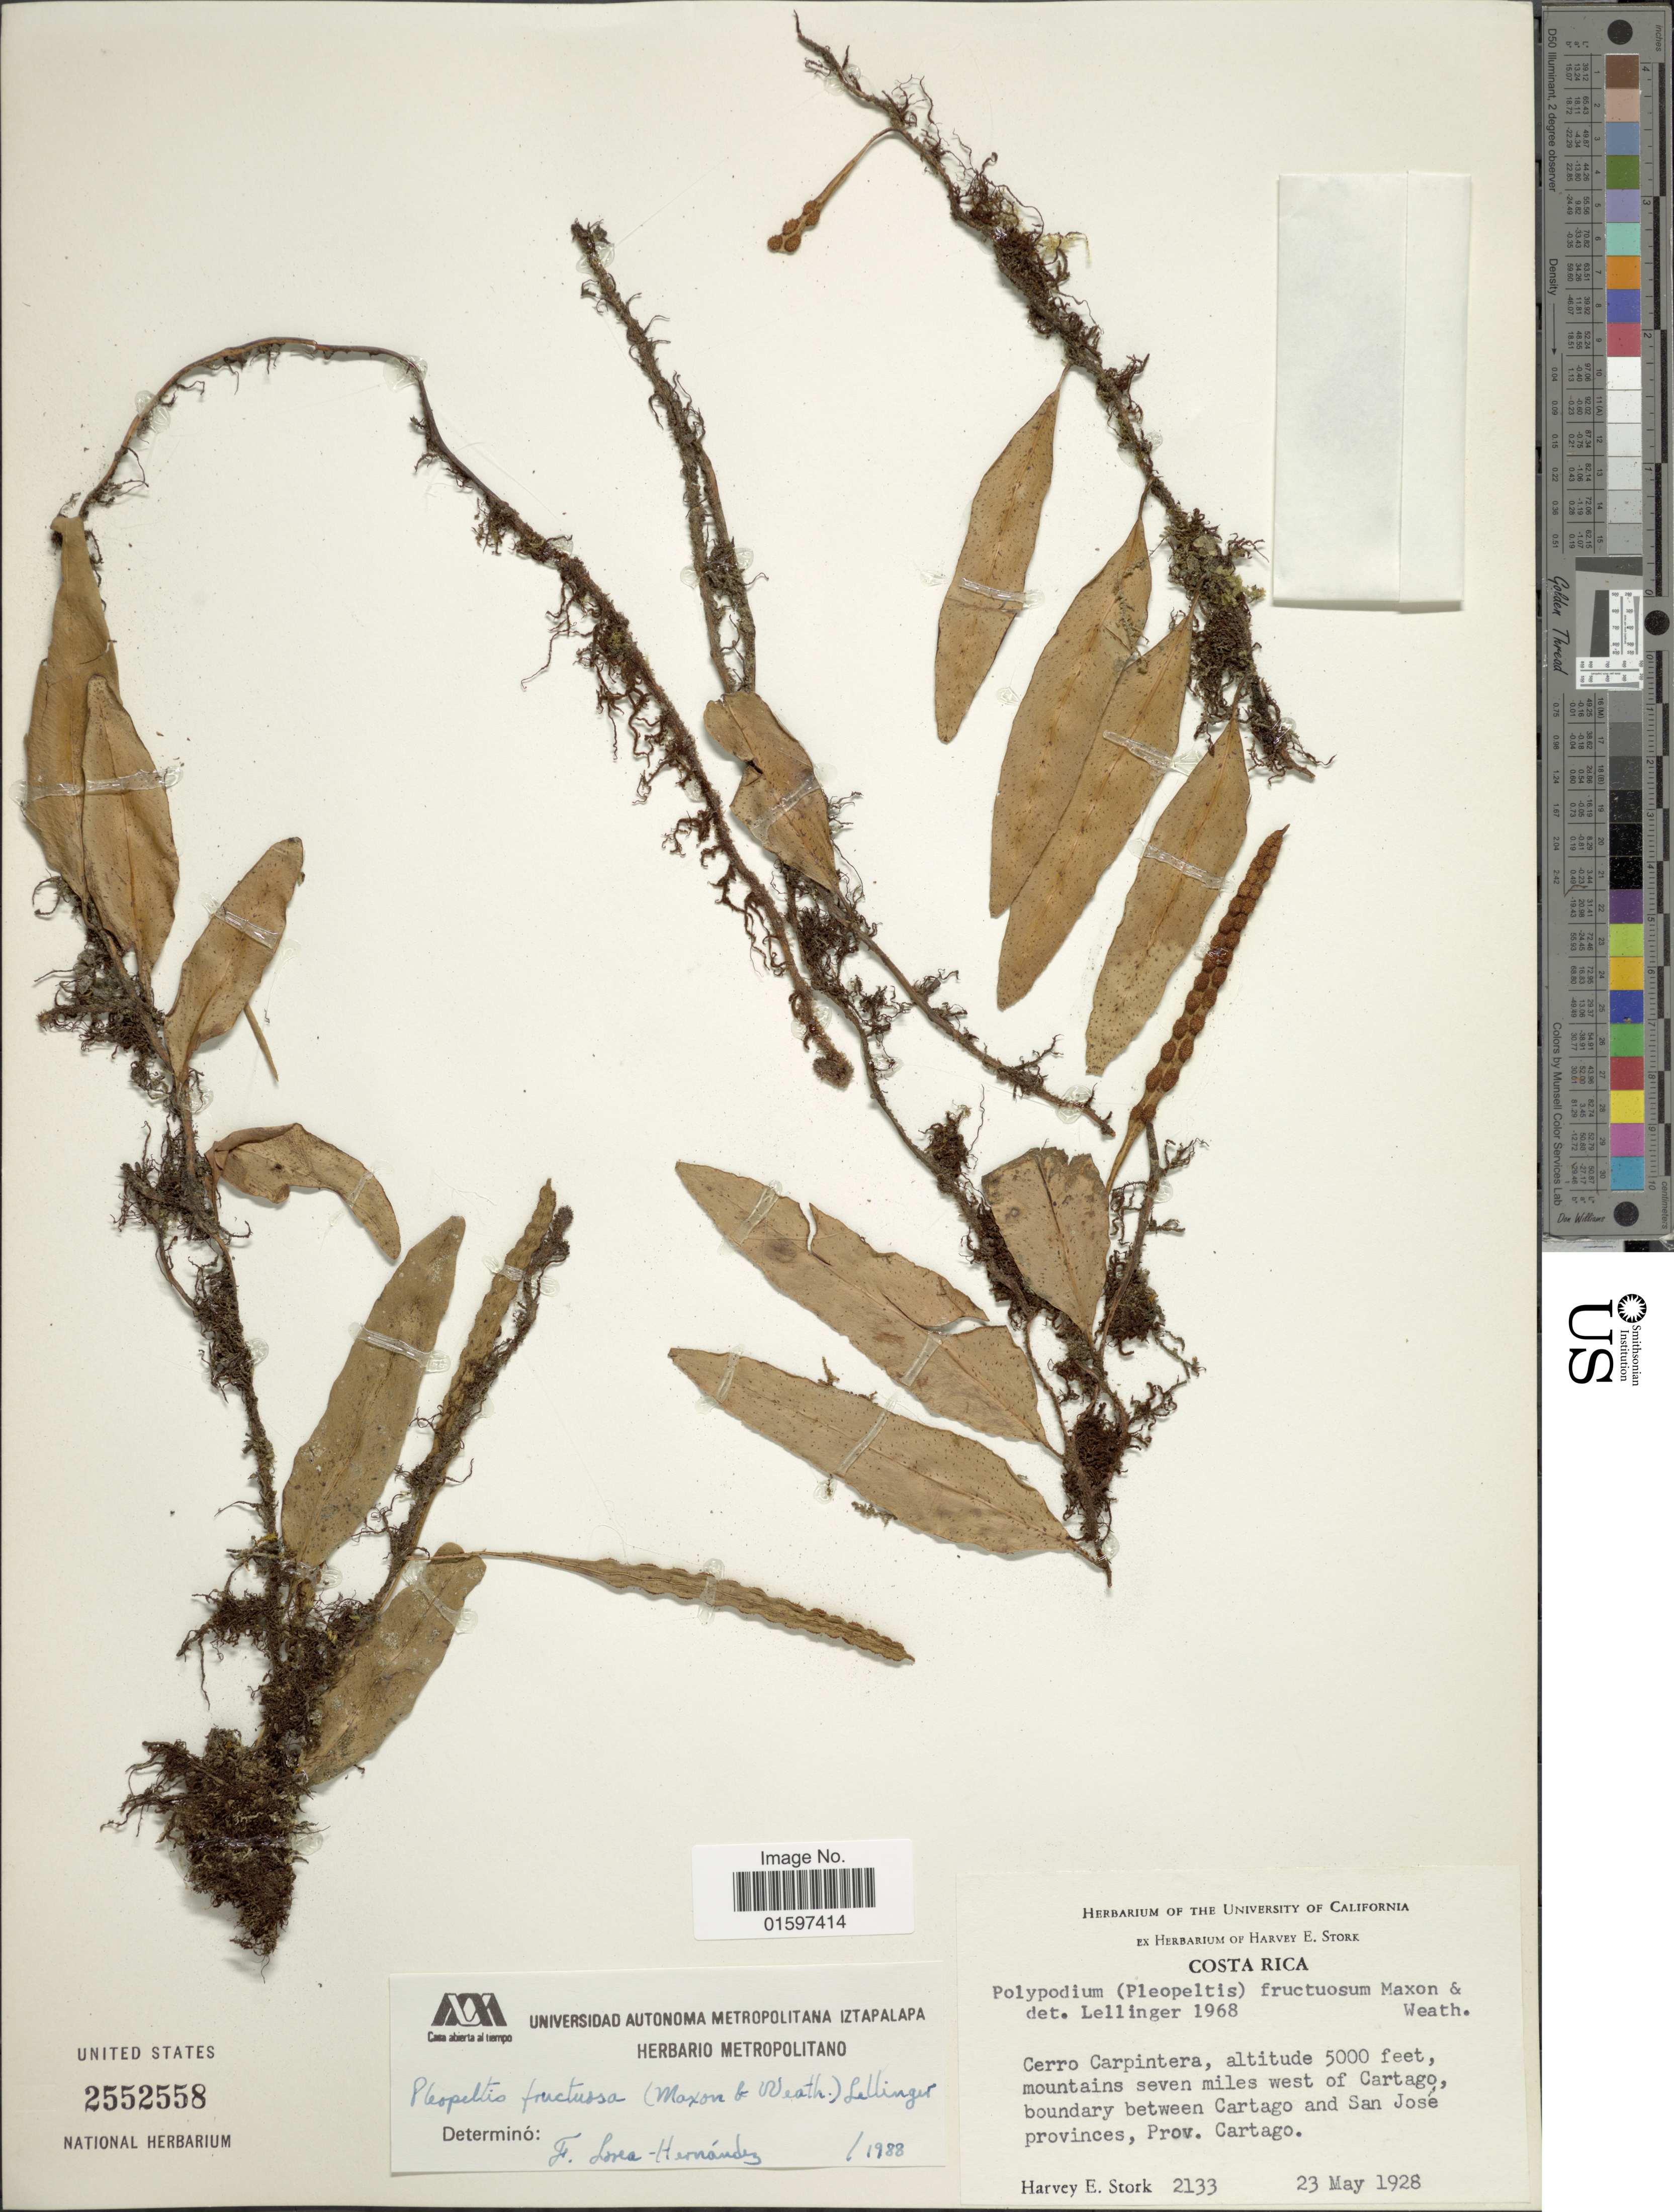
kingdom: Plantae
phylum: Tracheophyta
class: Polypodiopsida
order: Polypodiales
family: Polypodiaceae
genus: Pleopeltis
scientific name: Pleopeltis fructuosa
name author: (Maxon & Weath.) Lellinger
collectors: H. E. Stork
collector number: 2133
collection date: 1928-05-23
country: Costa Rica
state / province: Cartago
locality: Cerro Carpintera, mountains seven miles west of Cartago, boundary between Cartago and San José provinces.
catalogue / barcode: US 2552558